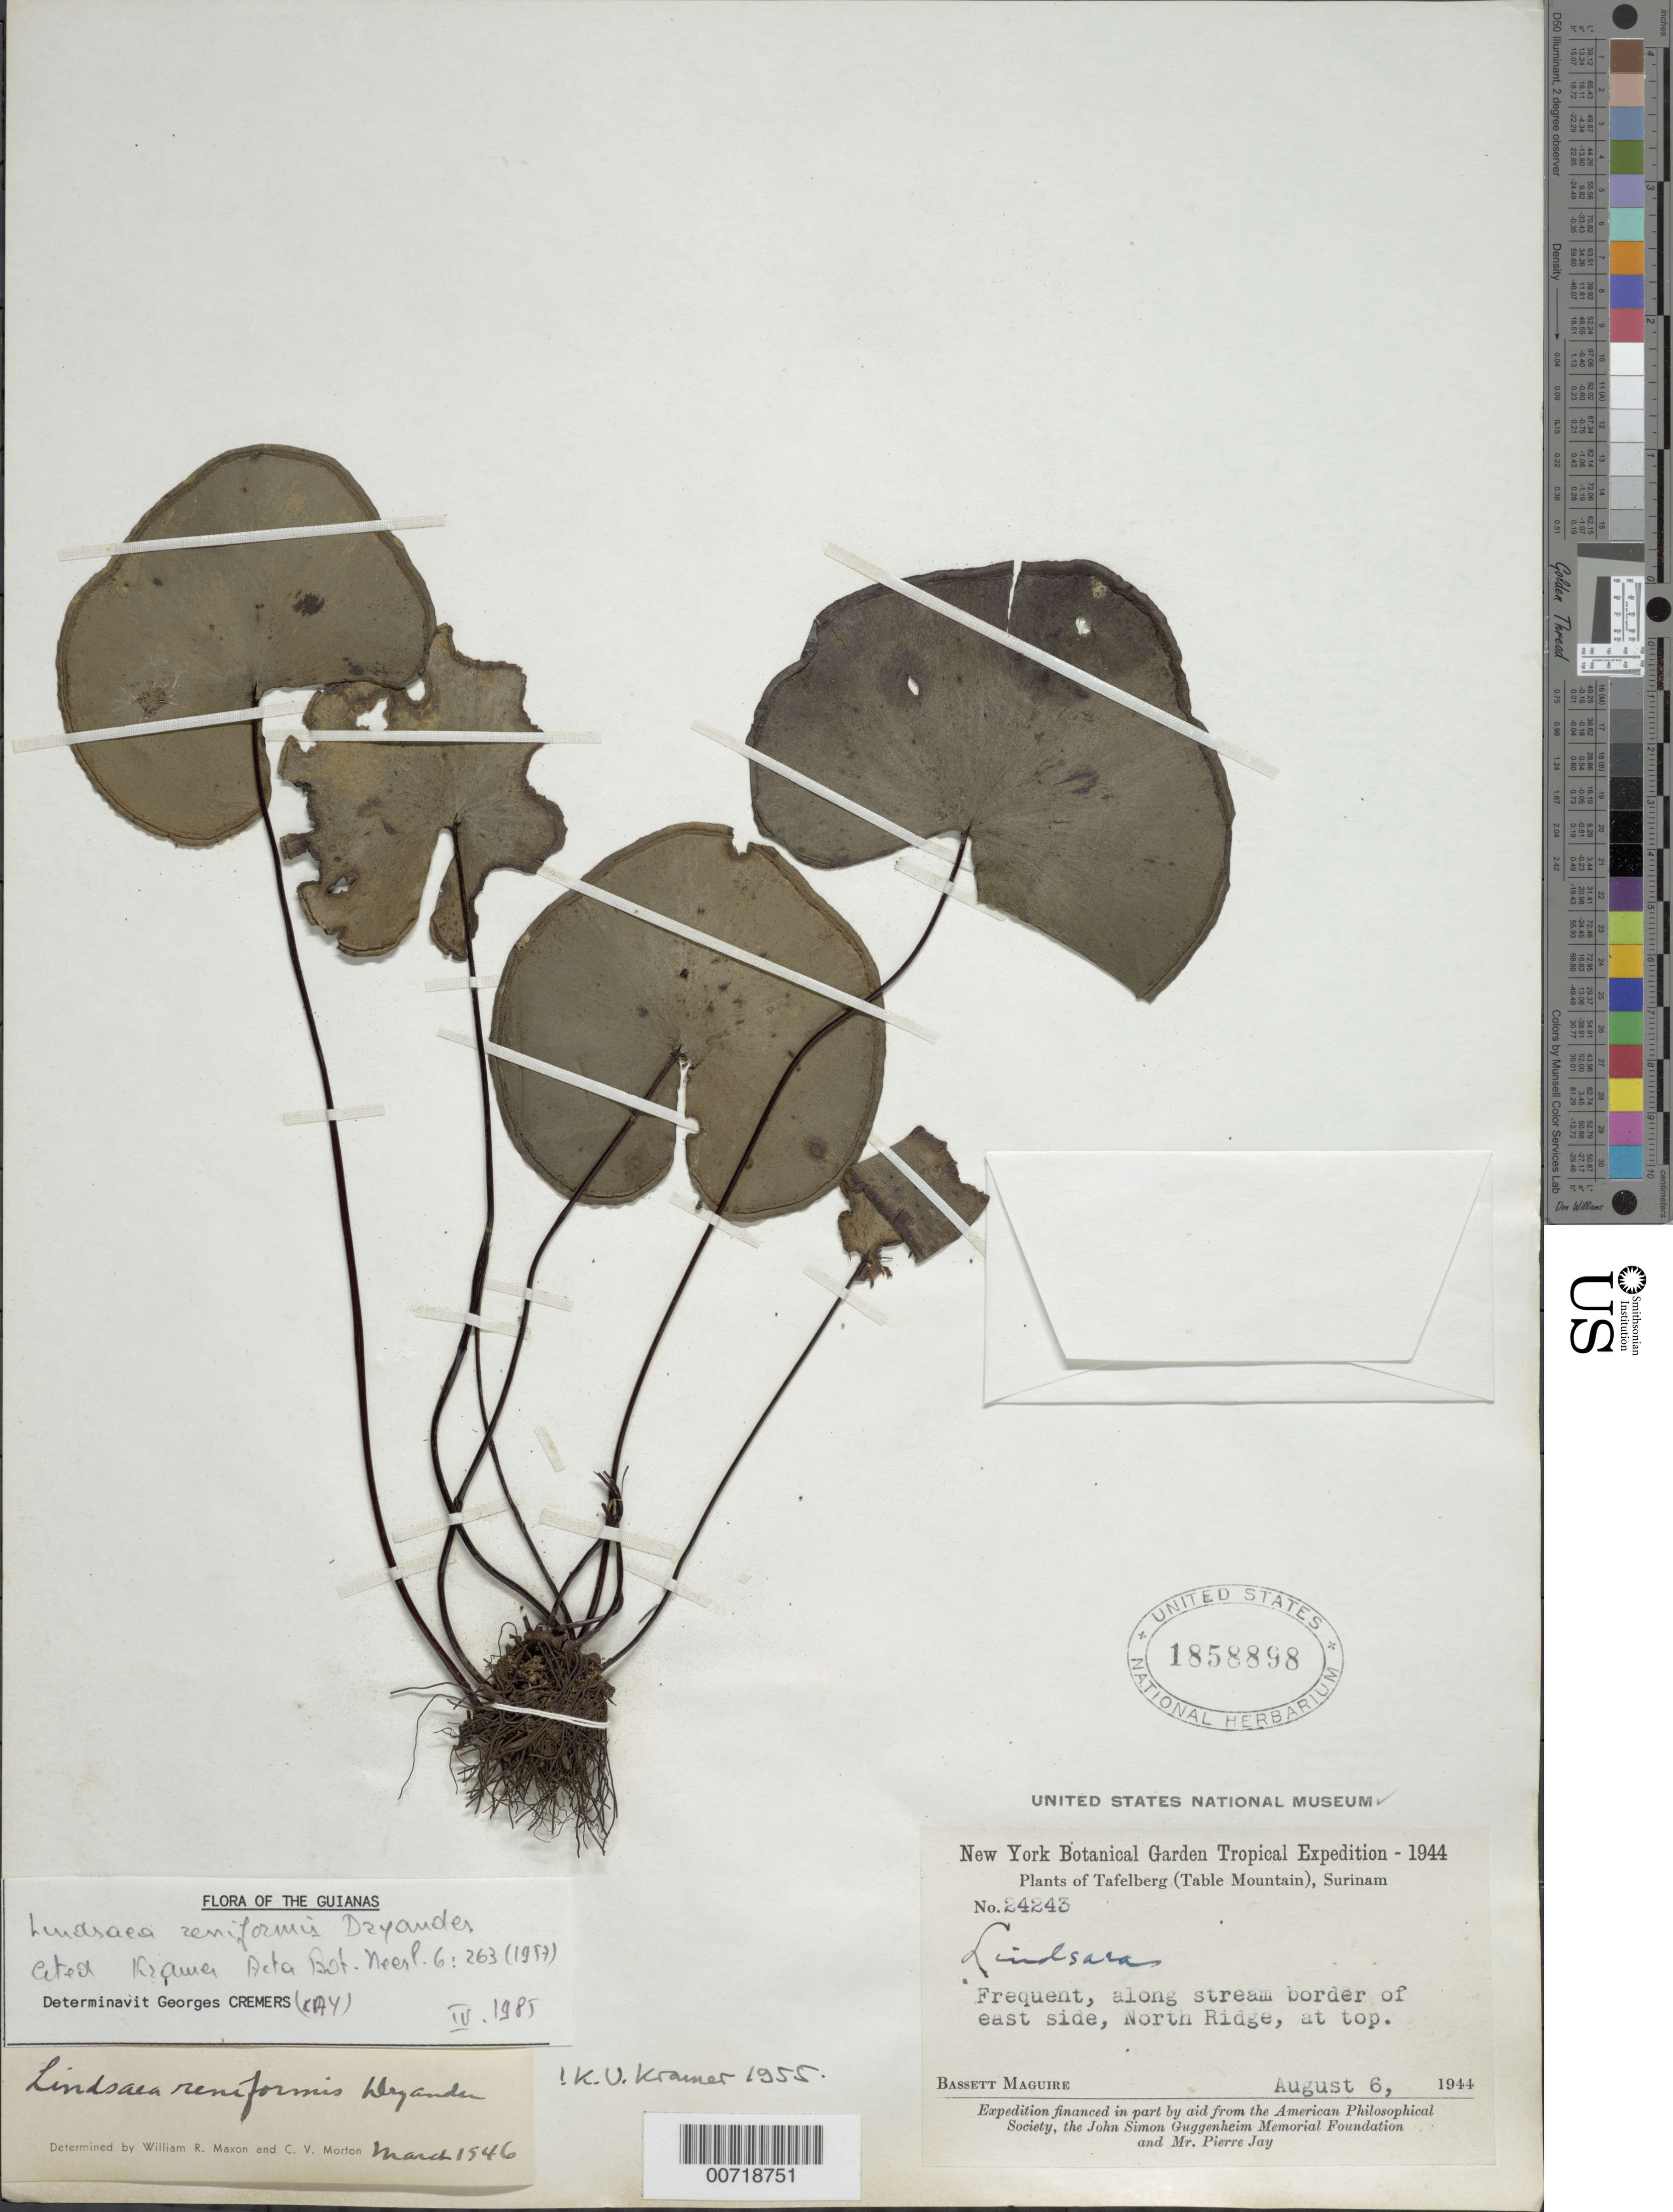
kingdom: Plantae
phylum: Tracheophyta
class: Polypodiopsida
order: Polypodiales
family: Lindsaeaceae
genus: Lindsaea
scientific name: Lindsaea reniformis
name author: Dryand.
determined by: Cremers, Georges A.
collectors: B. Maguire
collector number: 24243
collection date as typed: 6-Aug-44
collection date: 1944-08-06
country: Suriname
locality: Tafelberg (Table Mountain), North Ridge, east side, at top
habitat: Along stream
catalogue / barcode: US 1858898